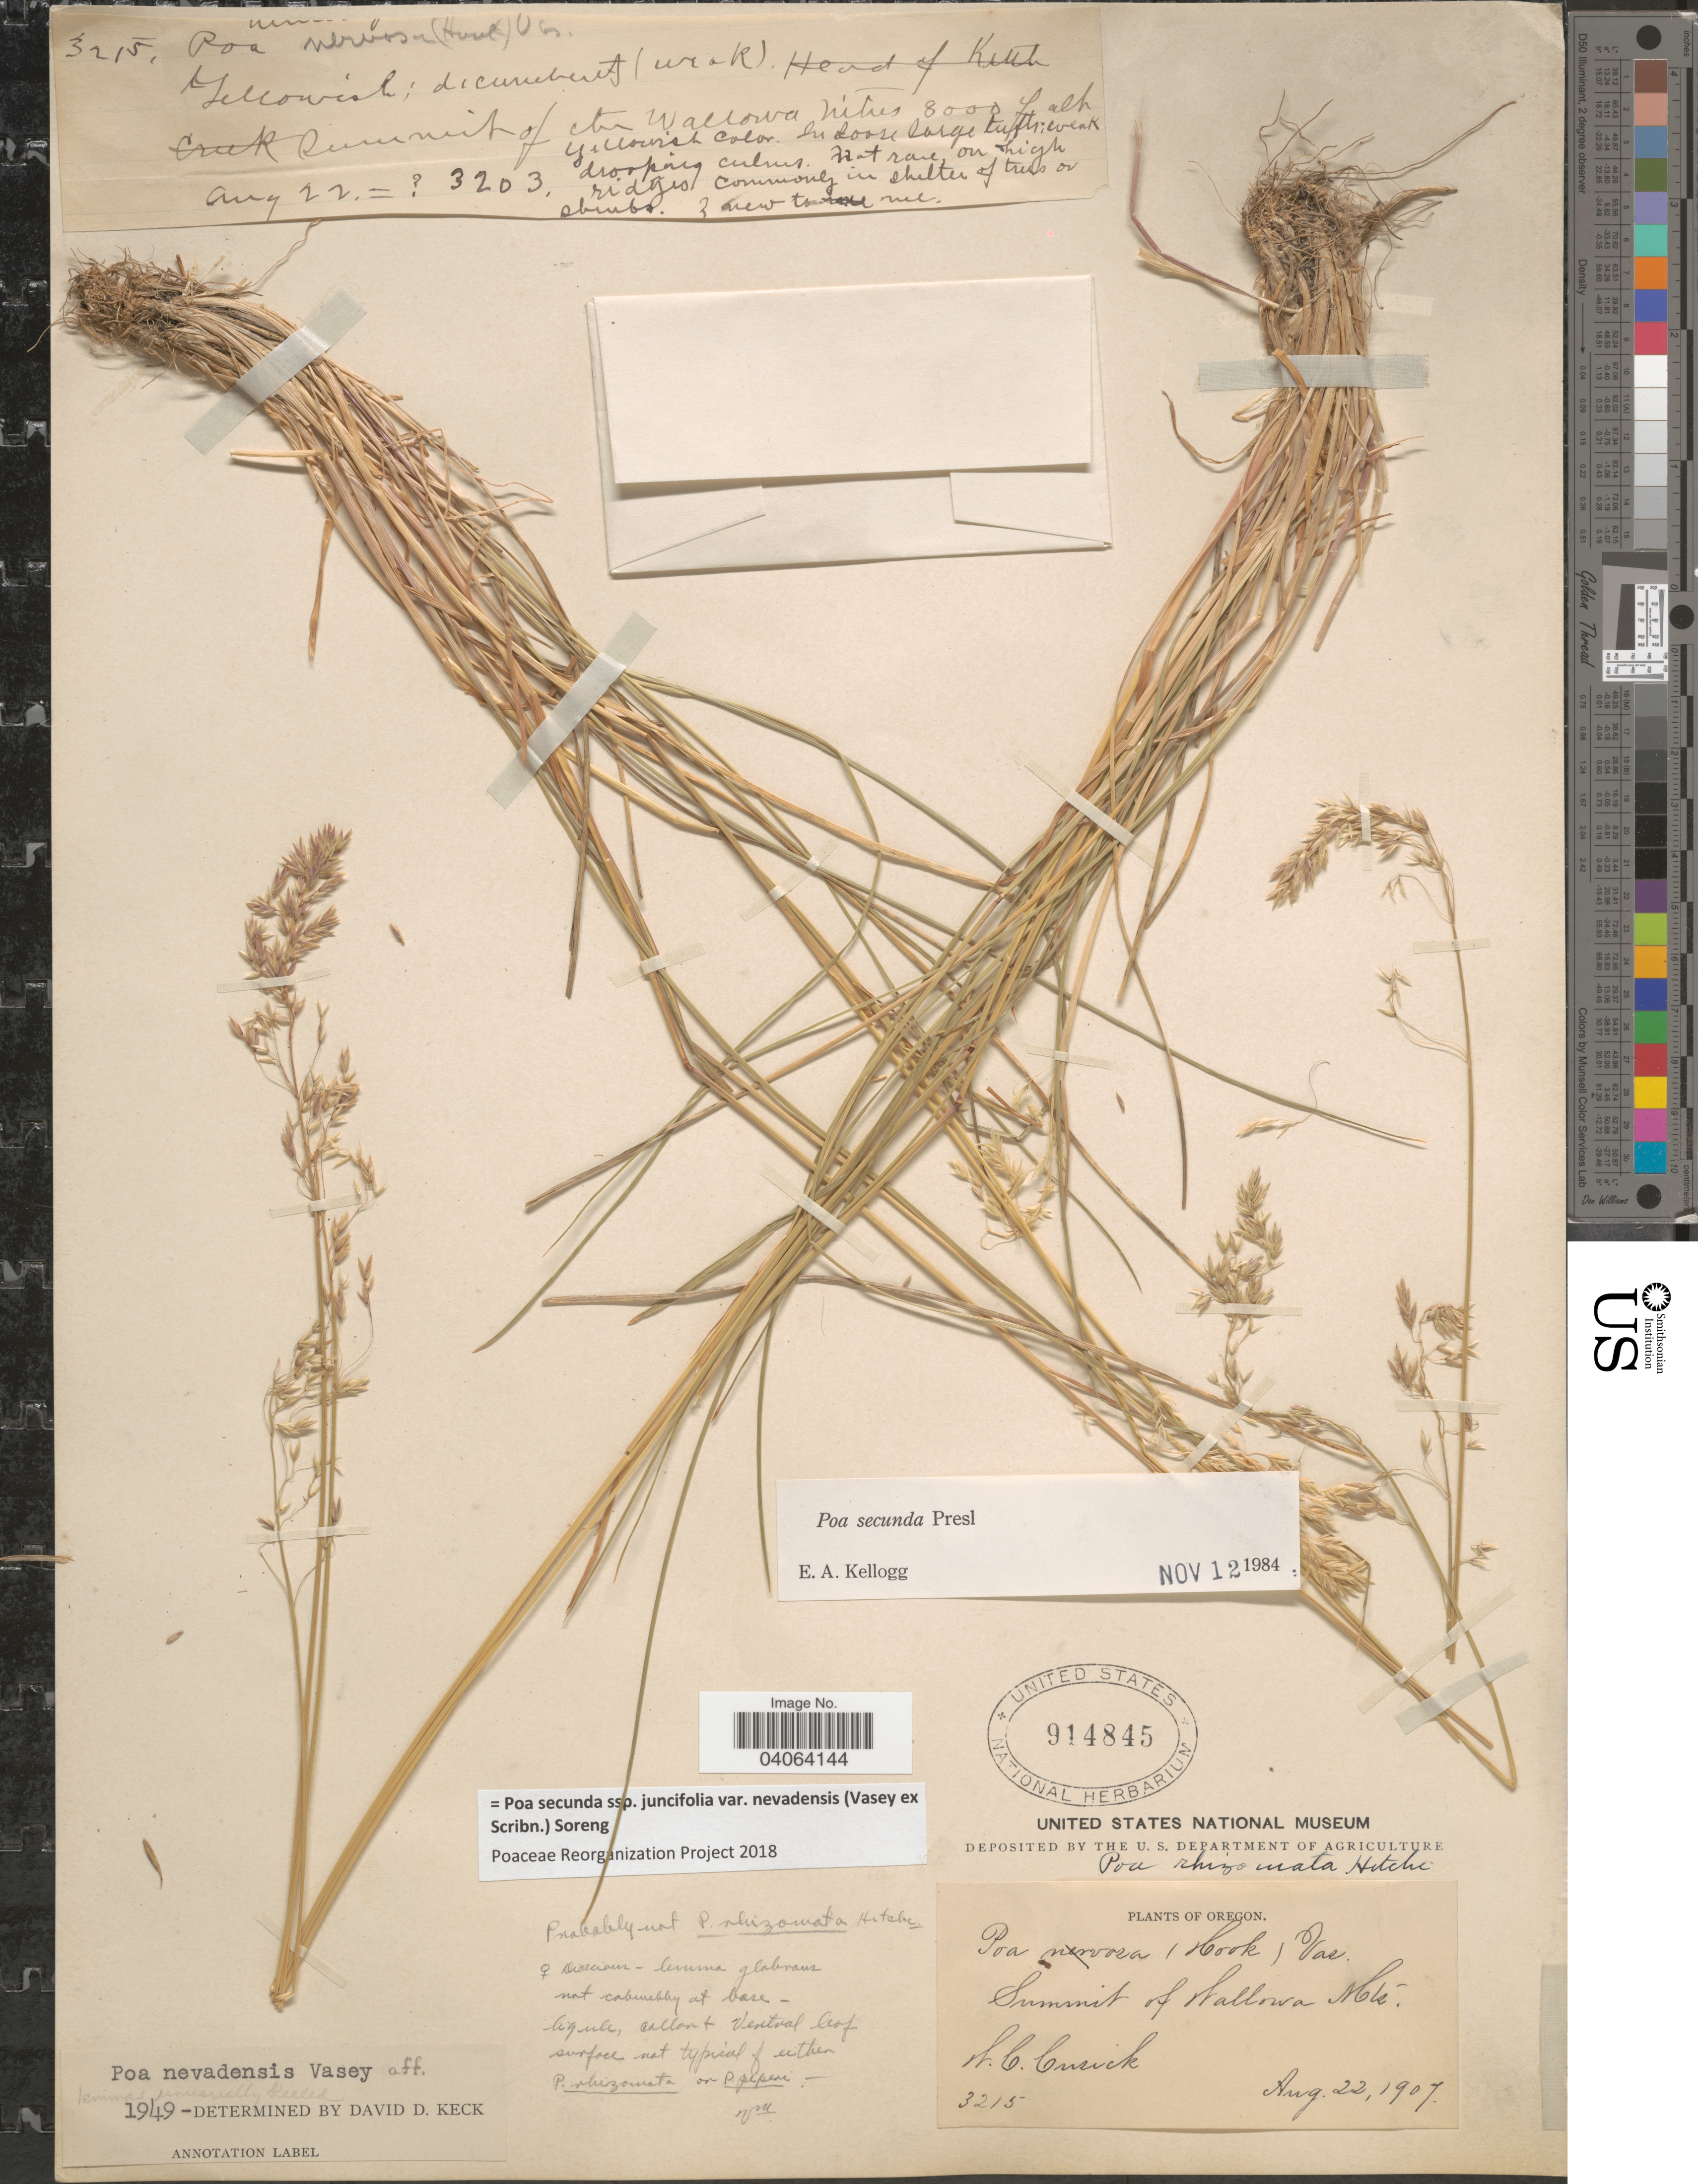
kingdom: Plantae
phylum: Tracheophyta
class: Liliopsida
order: Poales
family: Poaceae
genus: Poa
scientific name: Poa secunda subsp. juncifolia var. nevadensis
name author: (Vasey ex Scribn.) Soreng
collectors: W. C. Cusick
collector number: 3215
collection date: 1907-08-22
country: United States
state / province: Oregon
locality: Summit of Wallowa Mts.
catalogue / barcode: US 914845